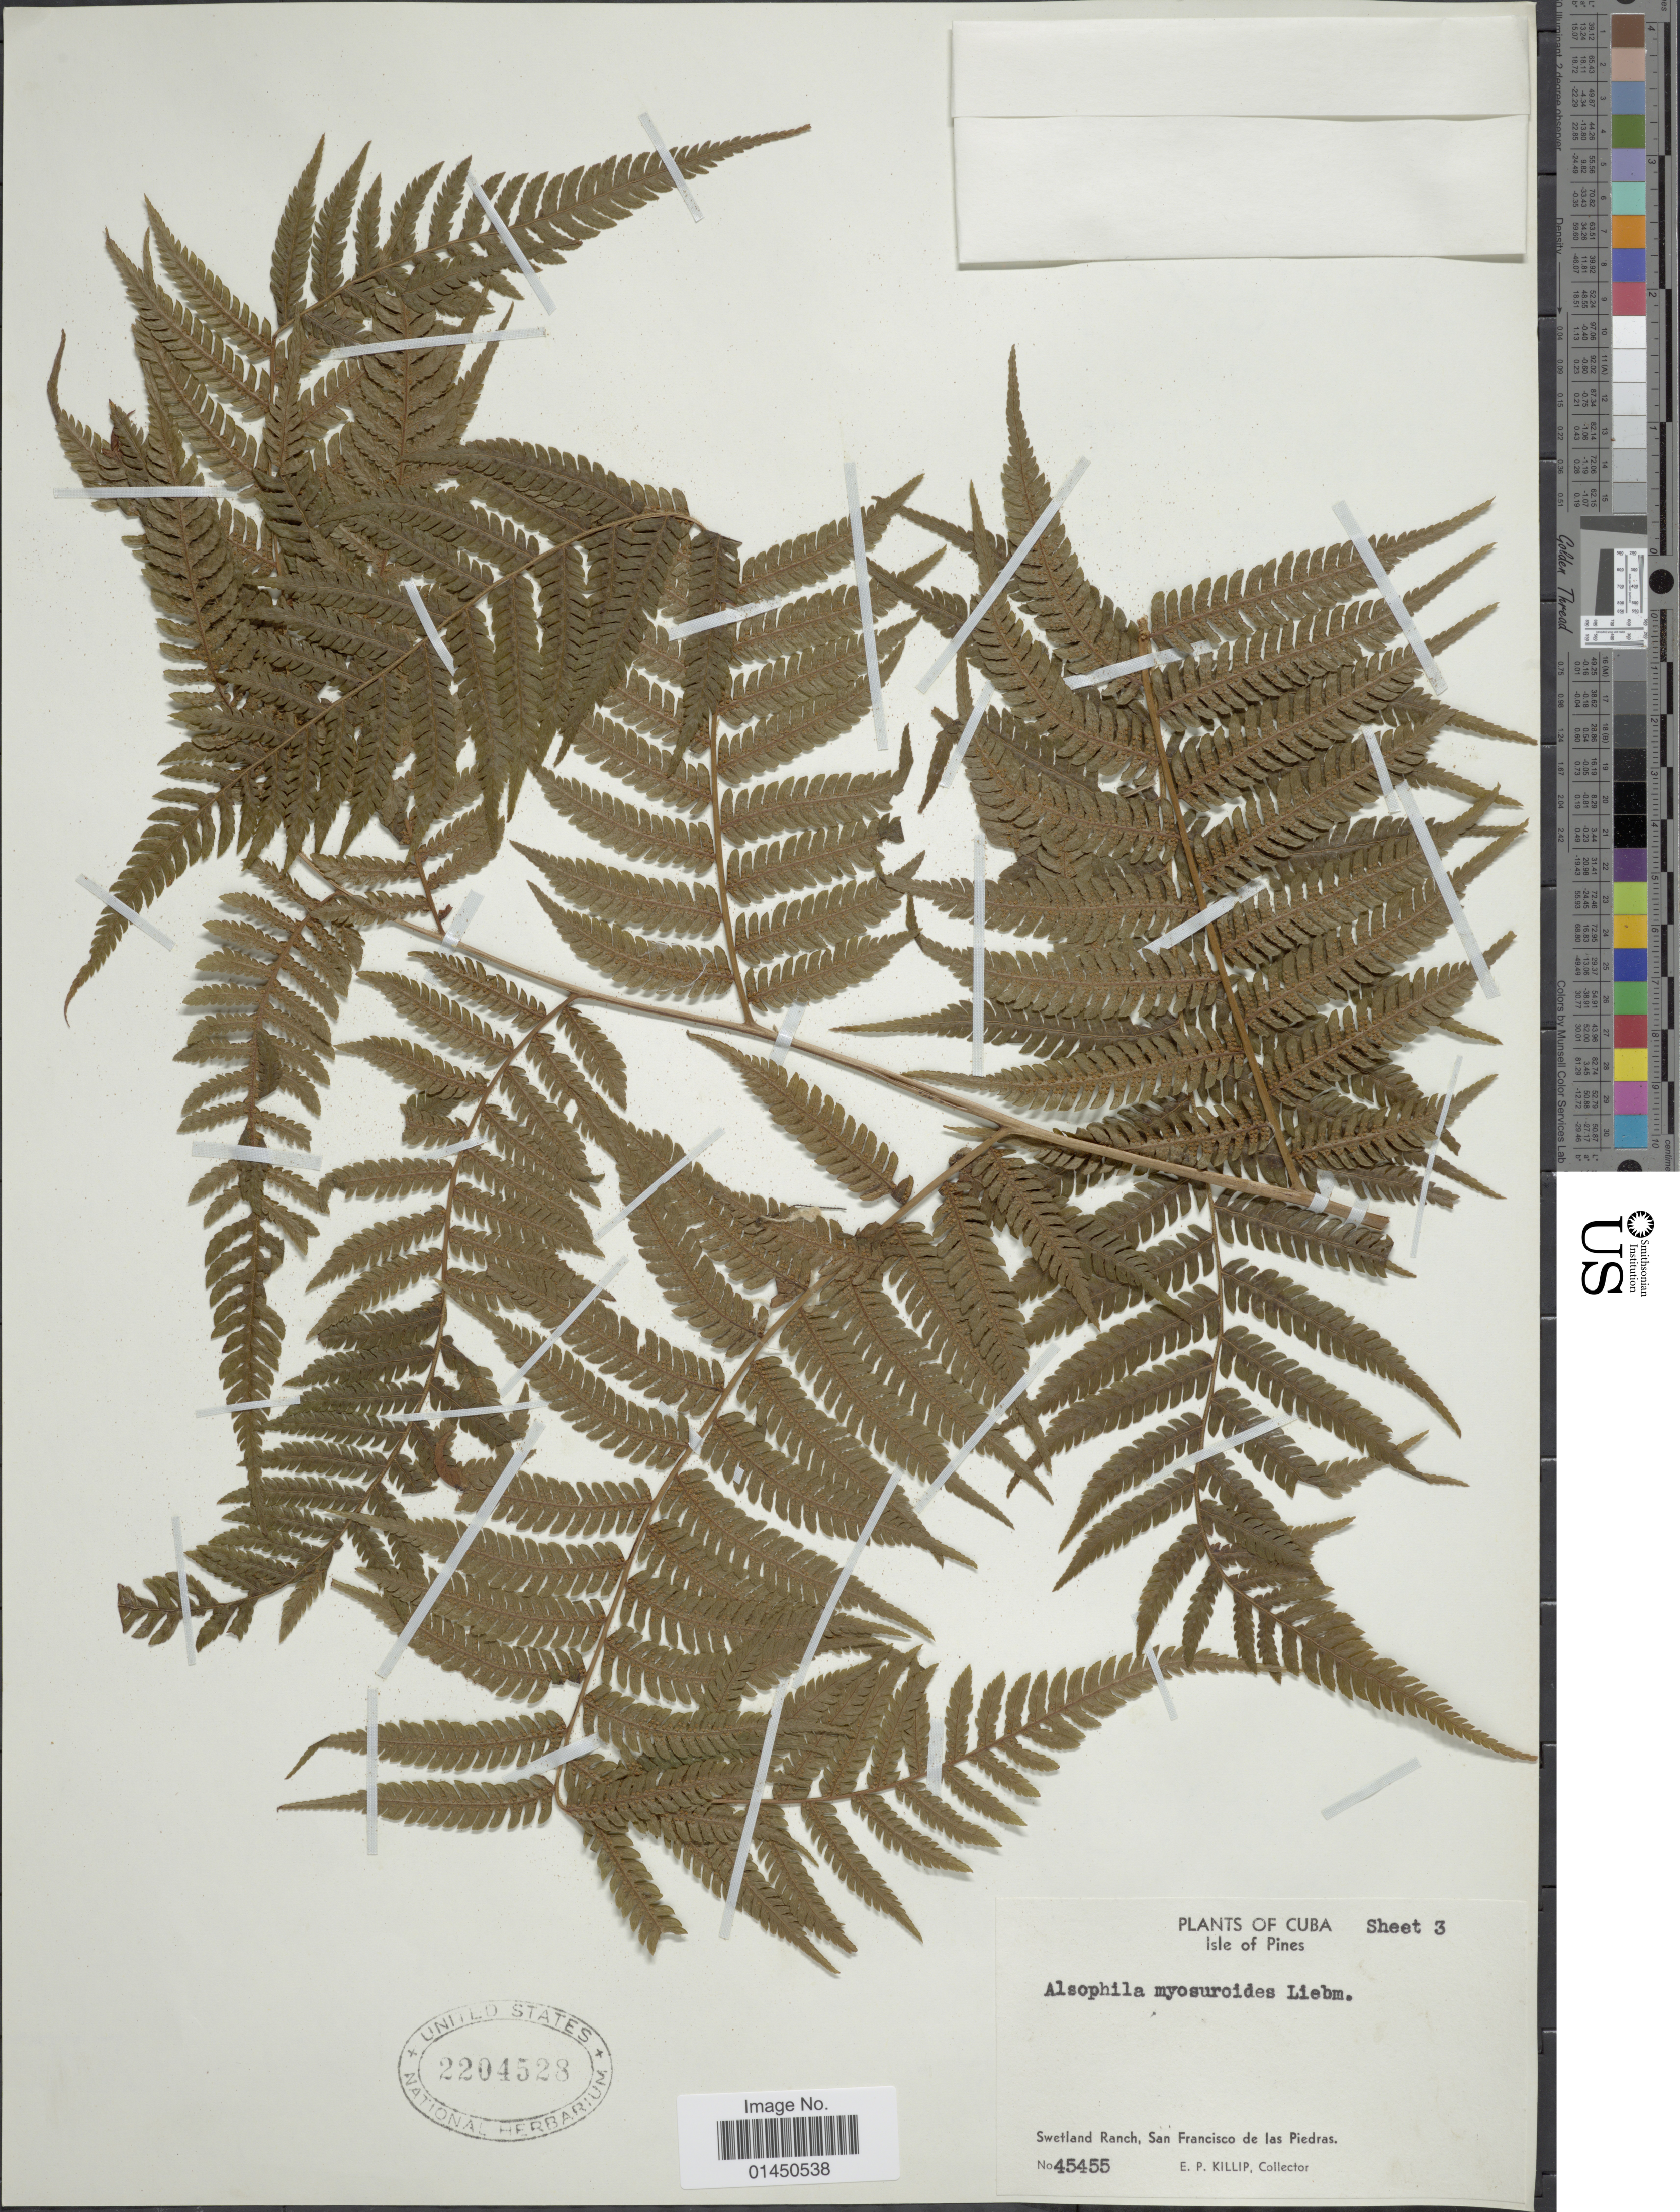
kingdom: Plantae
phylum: Tracheophyta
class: Polypodiopsida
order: Cyatheales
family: Cyatheaceae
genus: Cyathea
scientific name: Cyathea myosuriodes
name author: (Liebm.) Domin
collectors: E. P. Killip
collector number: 45455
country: Cuba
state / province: Isla de la Juventud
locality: Isle of Pines, Swetland Ranch, San Francisco de las Piedras.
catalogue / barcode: US 2204528